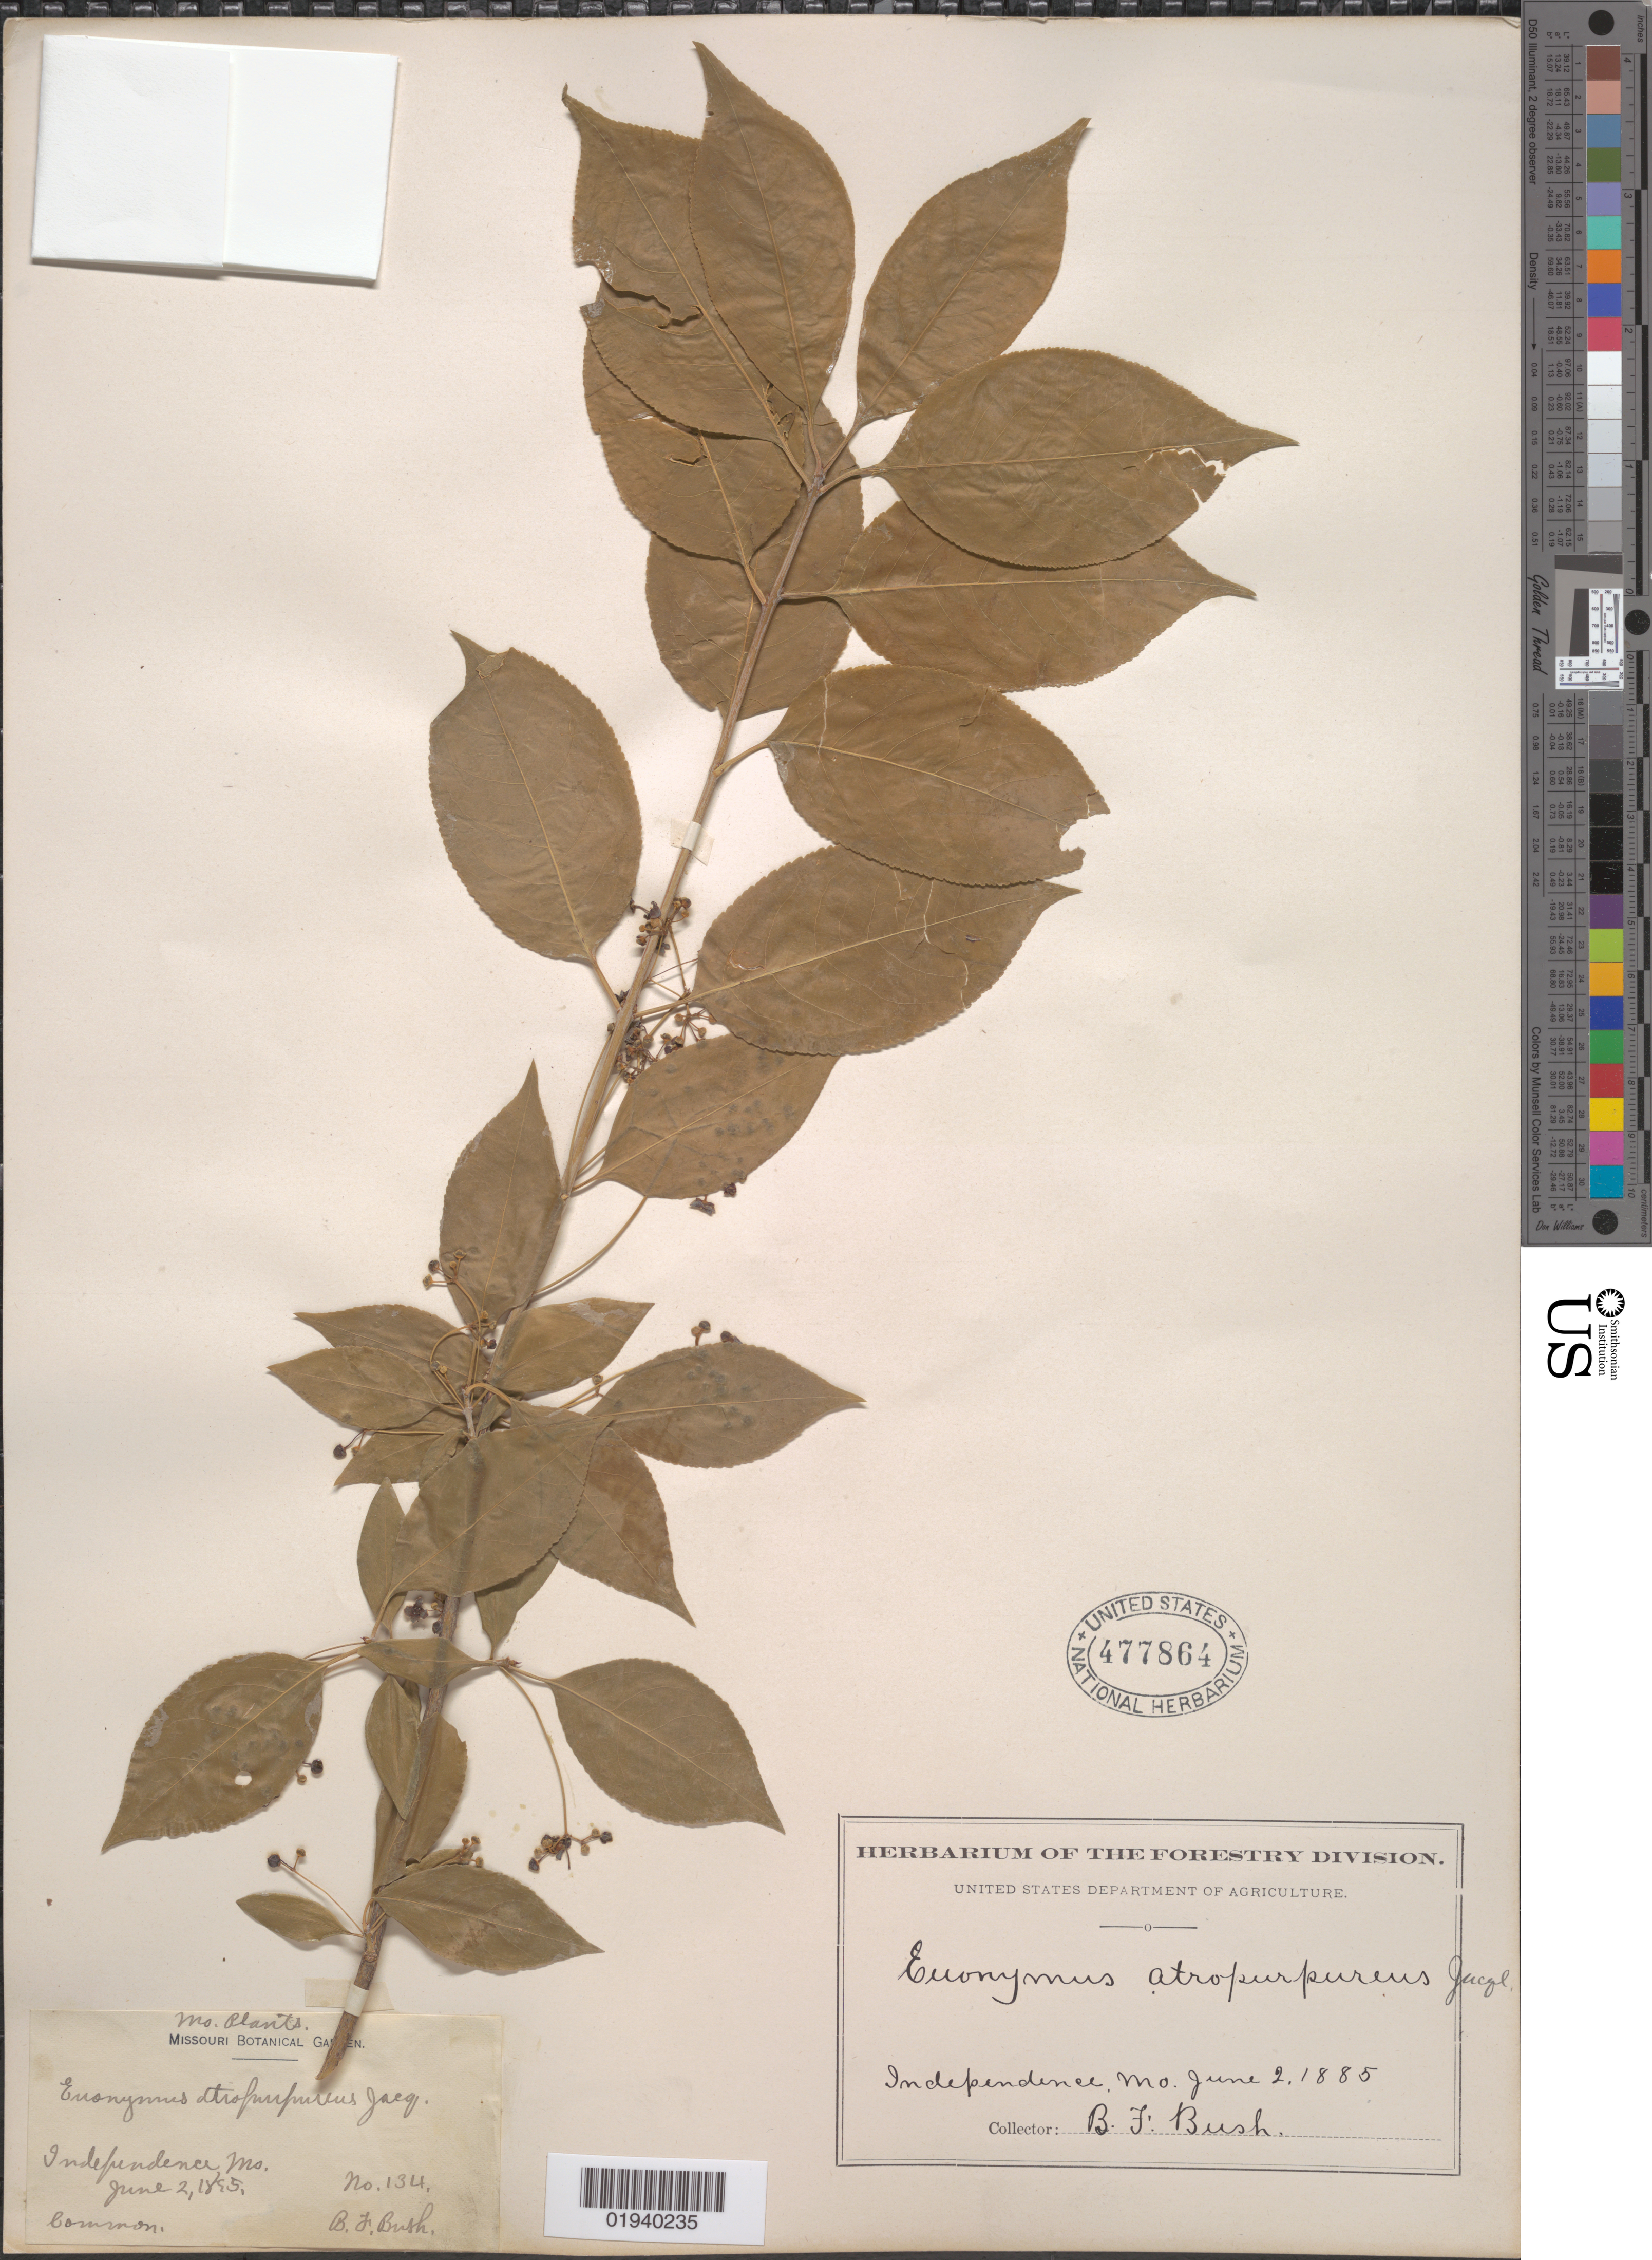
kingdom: Plantae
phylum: Tracheophyta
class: Magnoliopsida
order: Celastrales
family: Celastraceae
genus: Euonymus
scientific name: Euonymus atropurpureus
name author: Jacq.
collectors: B. F. Bush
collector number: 134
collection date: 1895-06-02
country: United States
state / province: Missouri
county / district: Jackson County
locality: Independence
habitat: Common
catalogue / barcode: US 477864